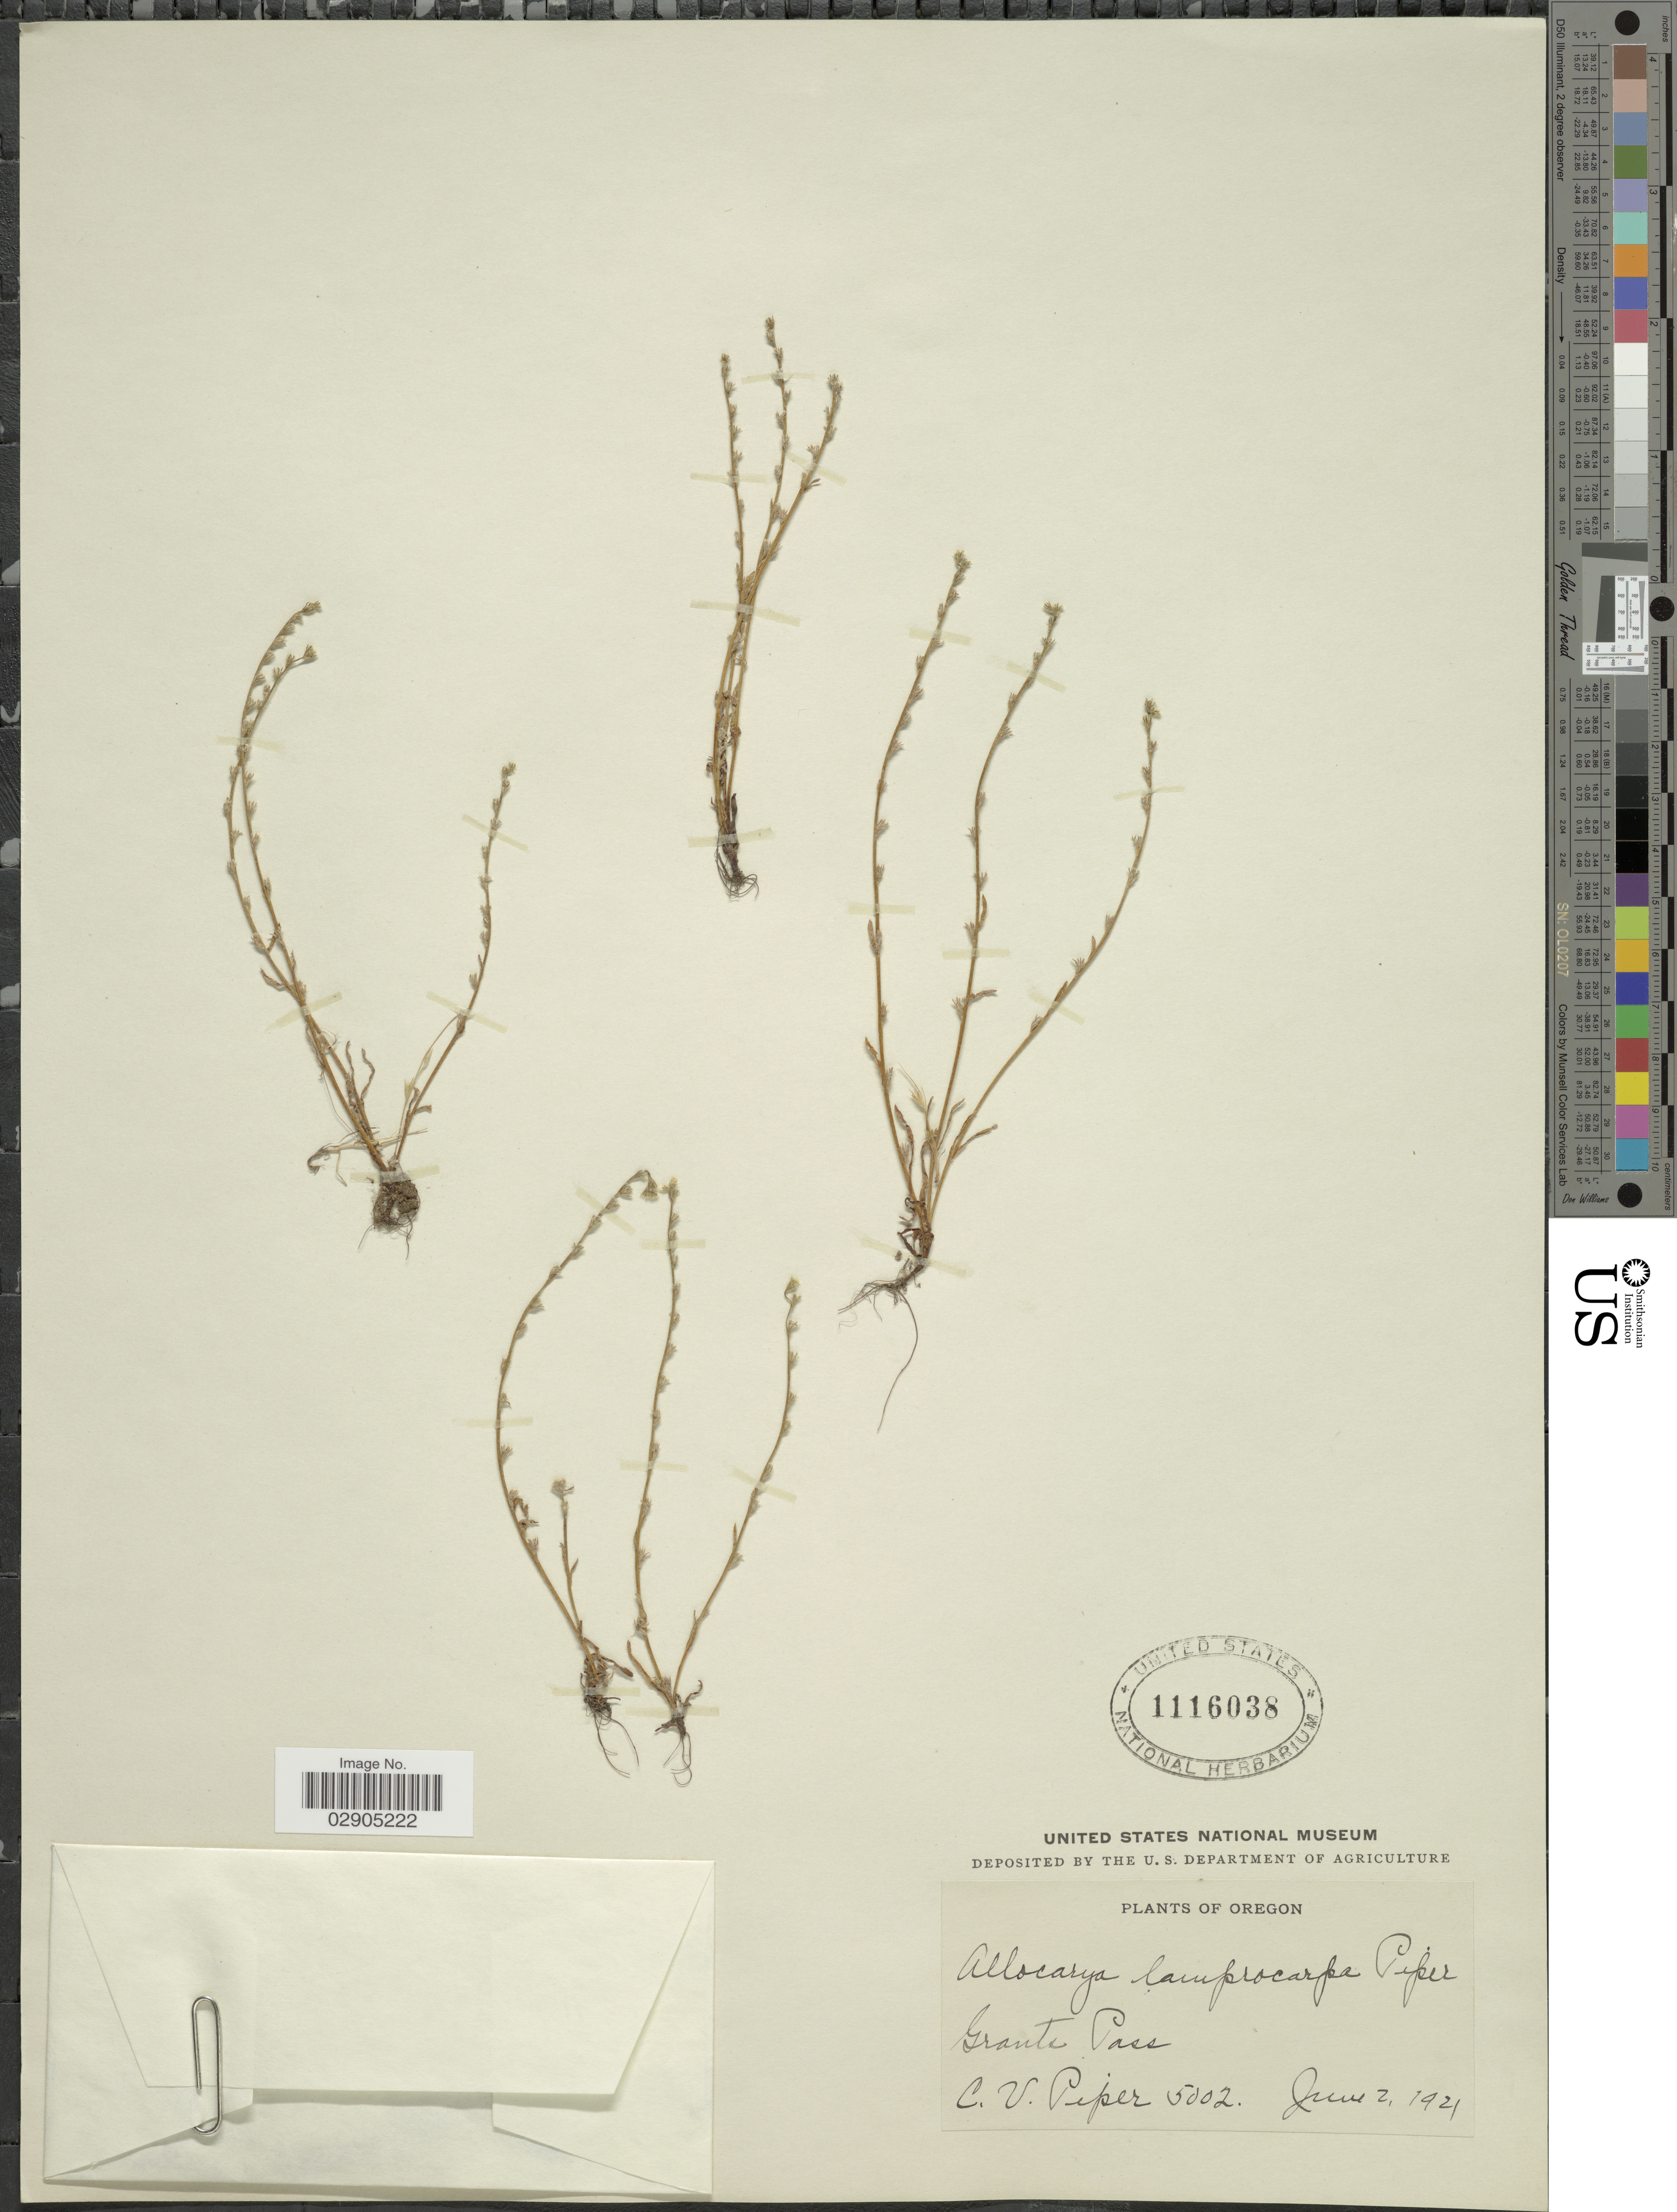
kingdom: Plantae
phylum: Tracheophyta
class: Magnoliopsida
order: Boraginales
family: Boraginaceae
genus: Allocarya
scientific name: Allocarya lamprocarpa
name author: Piper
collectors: C. V. Piper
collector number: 5002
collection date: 1921-06-02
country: United States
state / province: Oregon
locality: Grants Pass.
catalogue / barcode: US 1116038